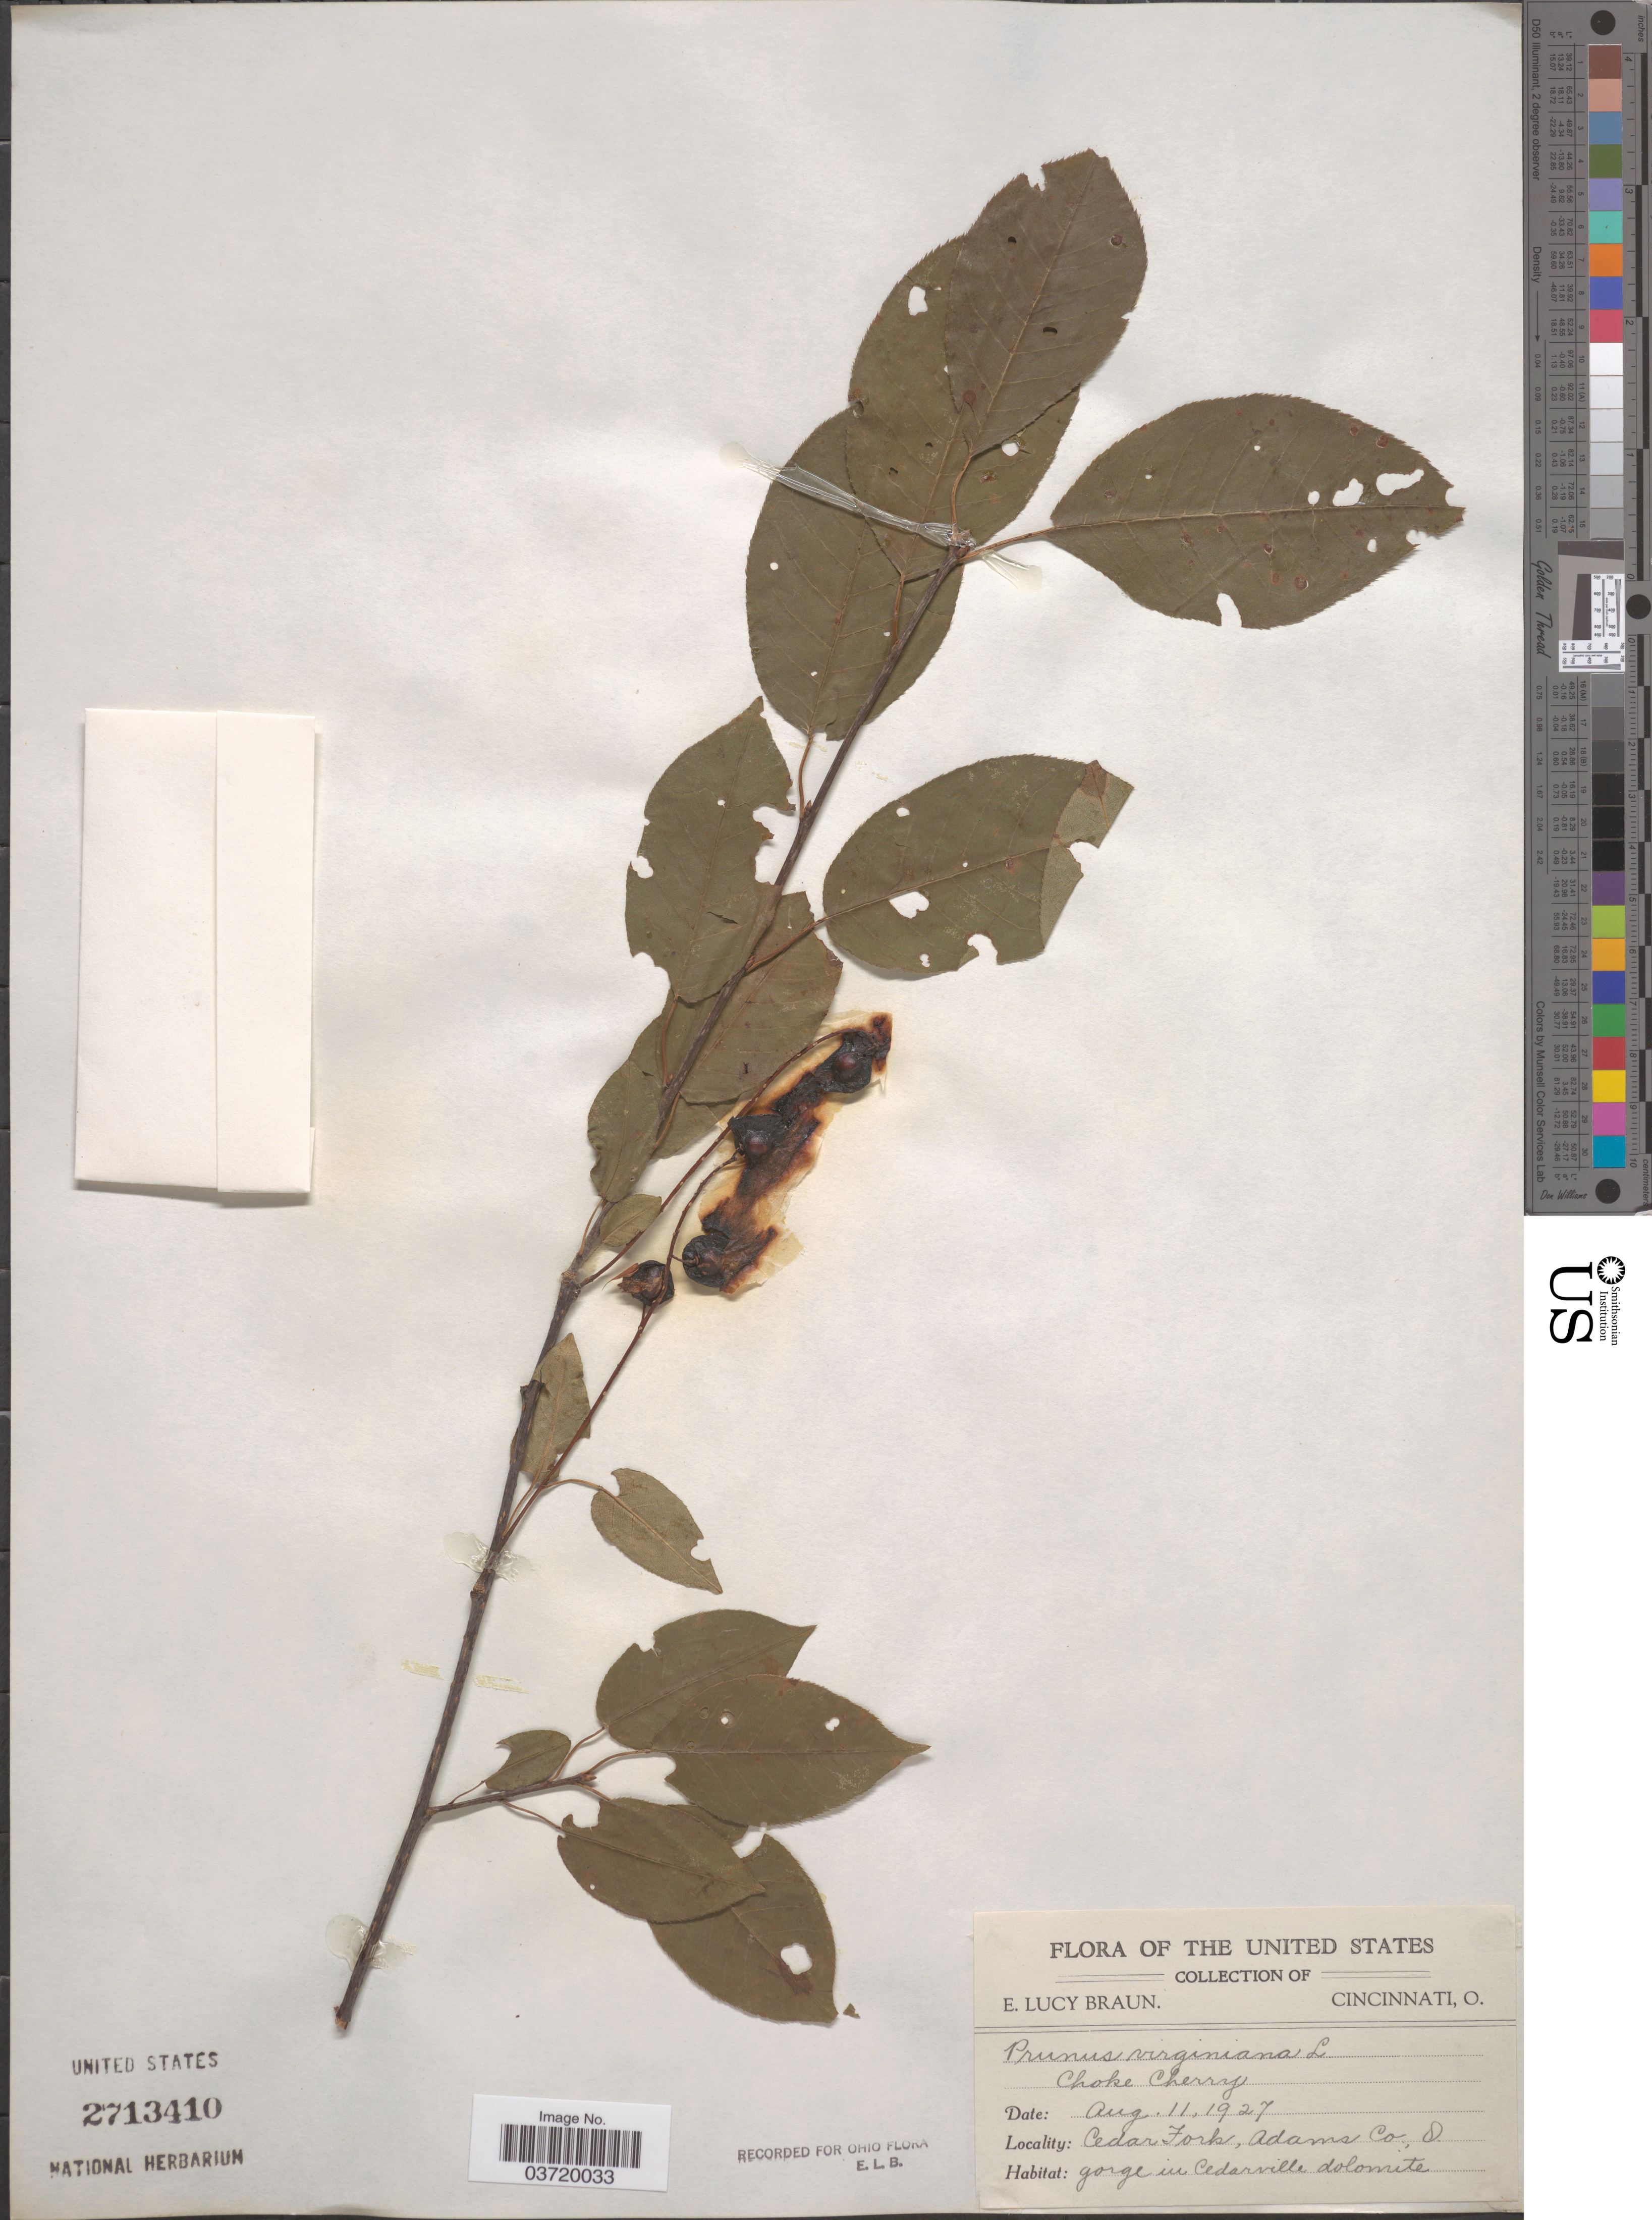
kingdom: Plantae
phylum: Tracheophyta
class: Magnoliopsida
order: Rosales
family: Rosaceae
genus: Prunus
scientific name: Prunus virginiana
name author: L.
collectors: E. L. Braun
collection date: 1927-08-11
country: United States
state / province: Ohio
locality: Cedar Fork, Adams Co. In Cedarville dolomite.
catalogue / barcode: US 2713410